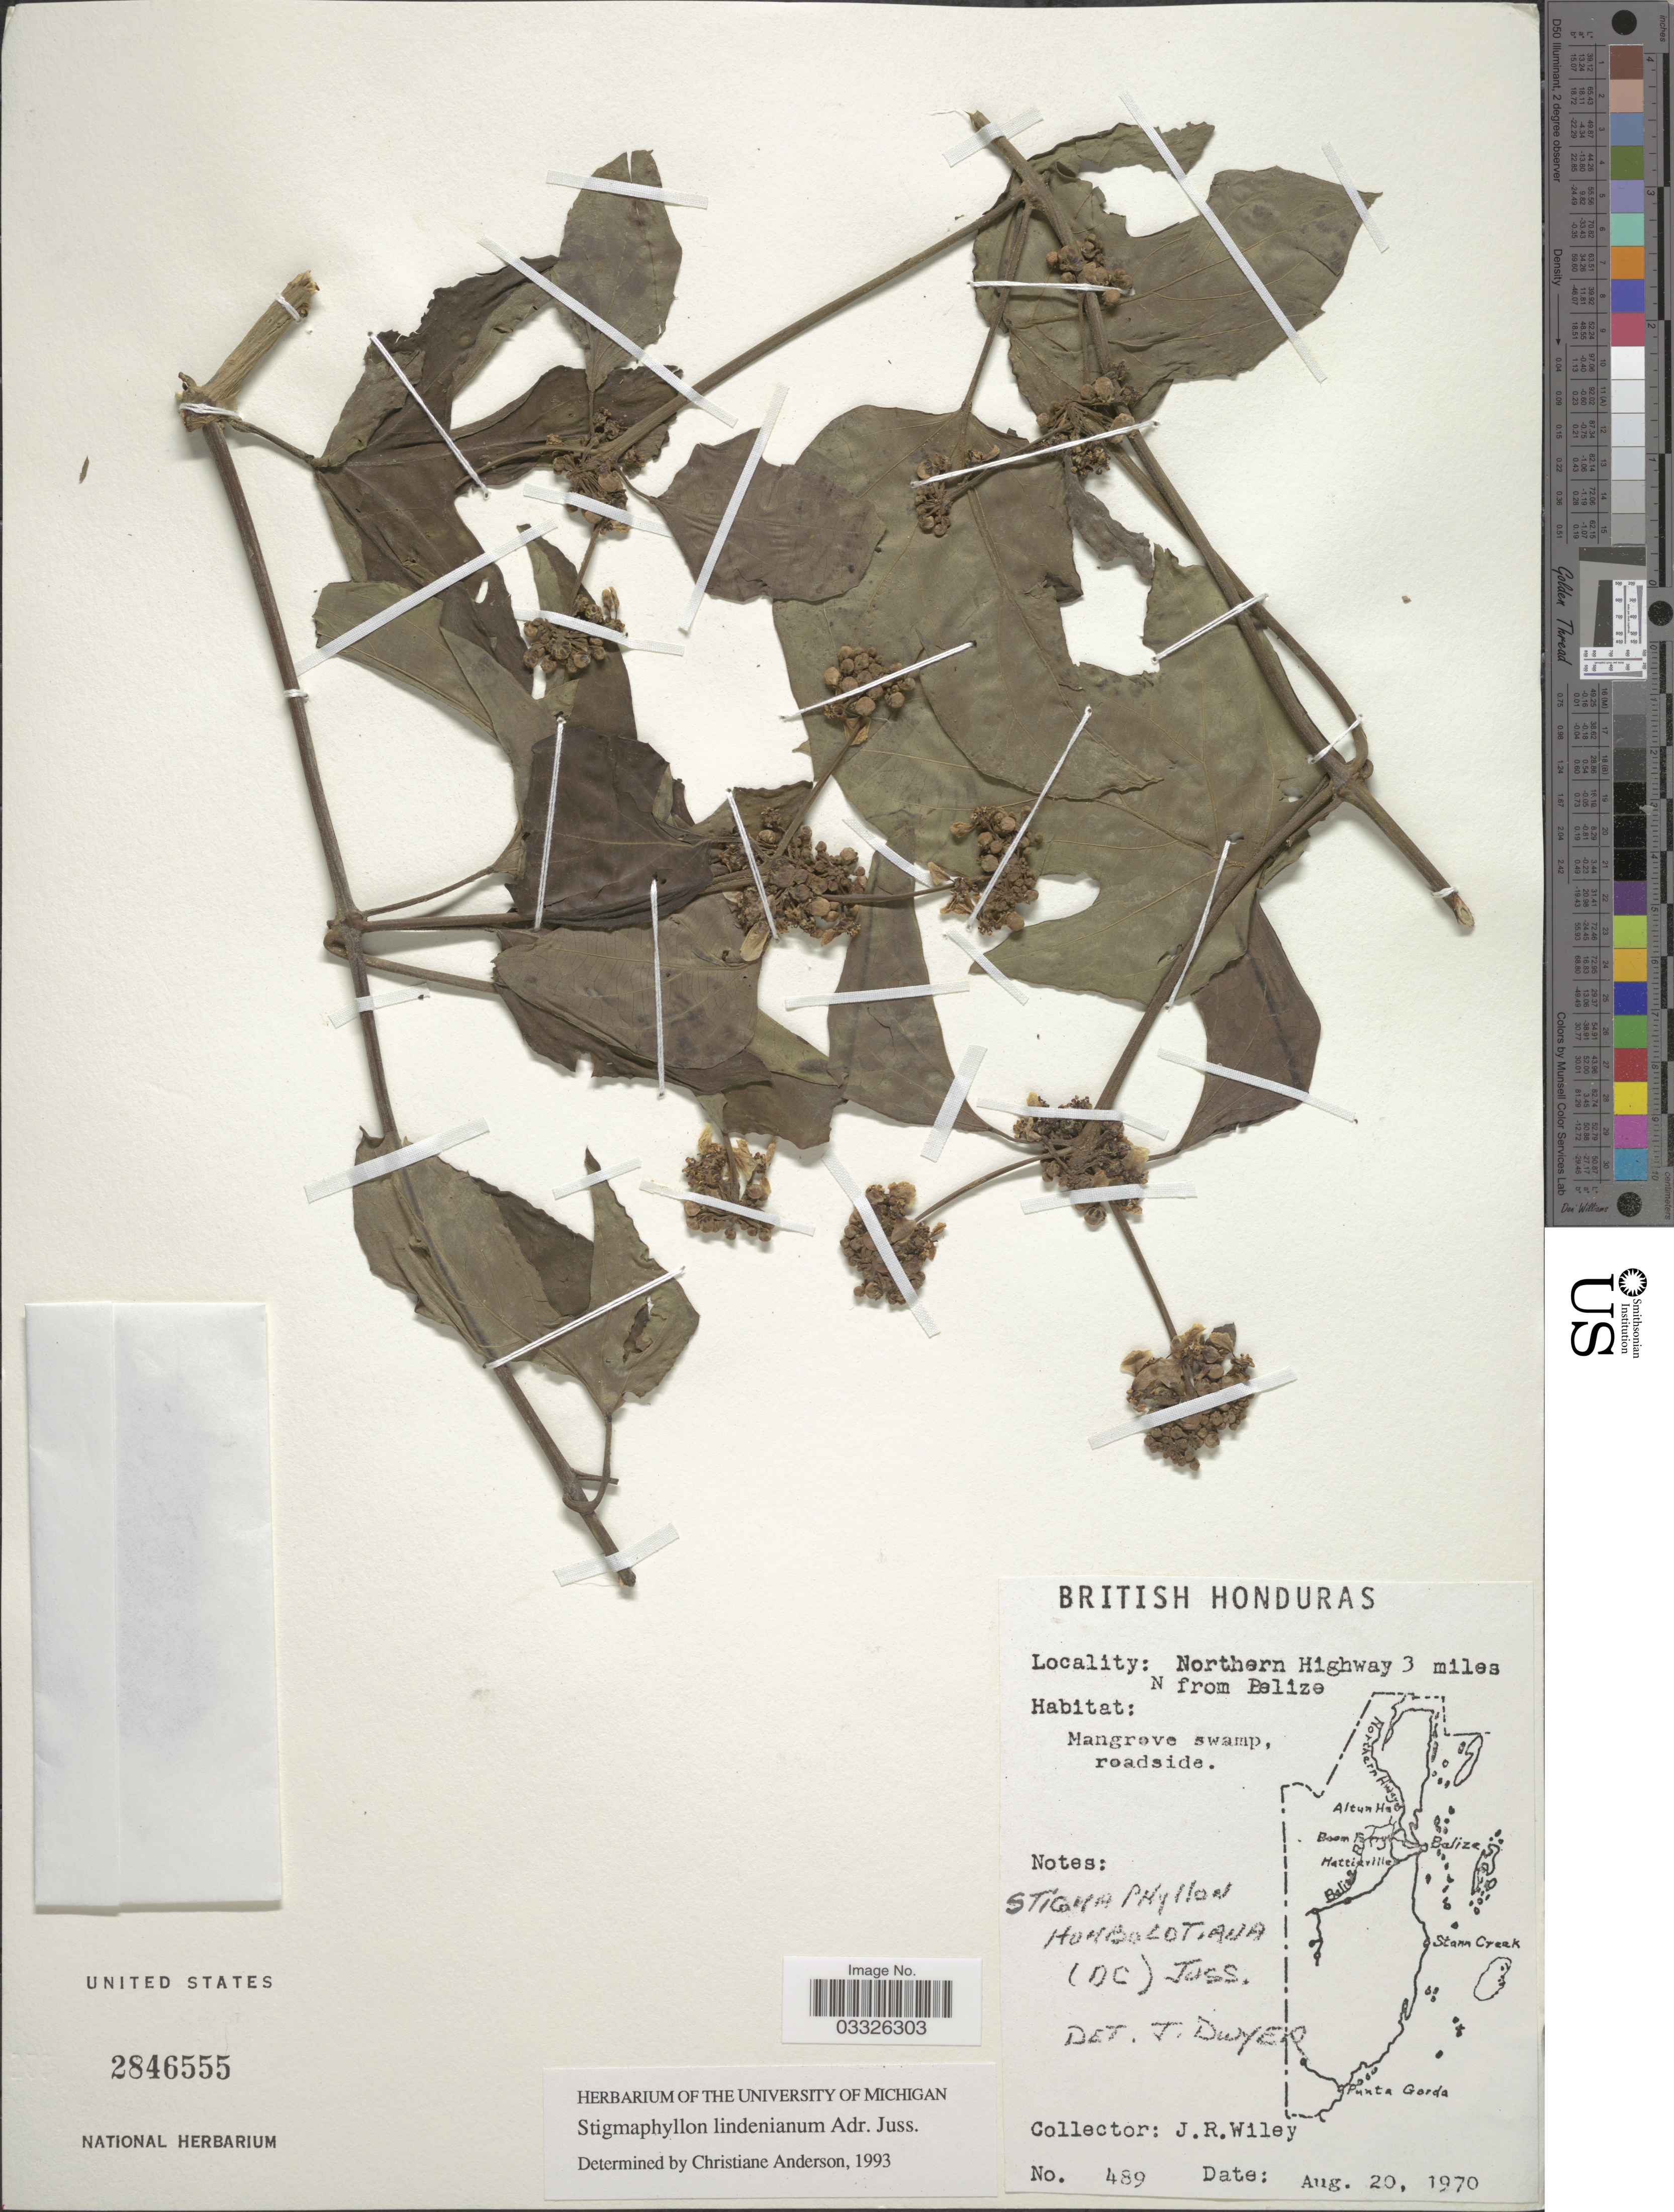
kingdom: Plantae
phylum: Tracheophyta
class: Magnoliopsida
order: Malpighiales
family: Malpighiaceae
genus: Stigmaphyllon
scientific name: Stigmaphyllon lindenianum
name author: A. Juss.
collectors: J. Wiley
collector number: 489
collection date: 1970-08-20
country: Belize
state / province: Belize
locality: British Honduras. Northern Highway 3 miles N from Belize.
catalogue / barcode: US 2846555